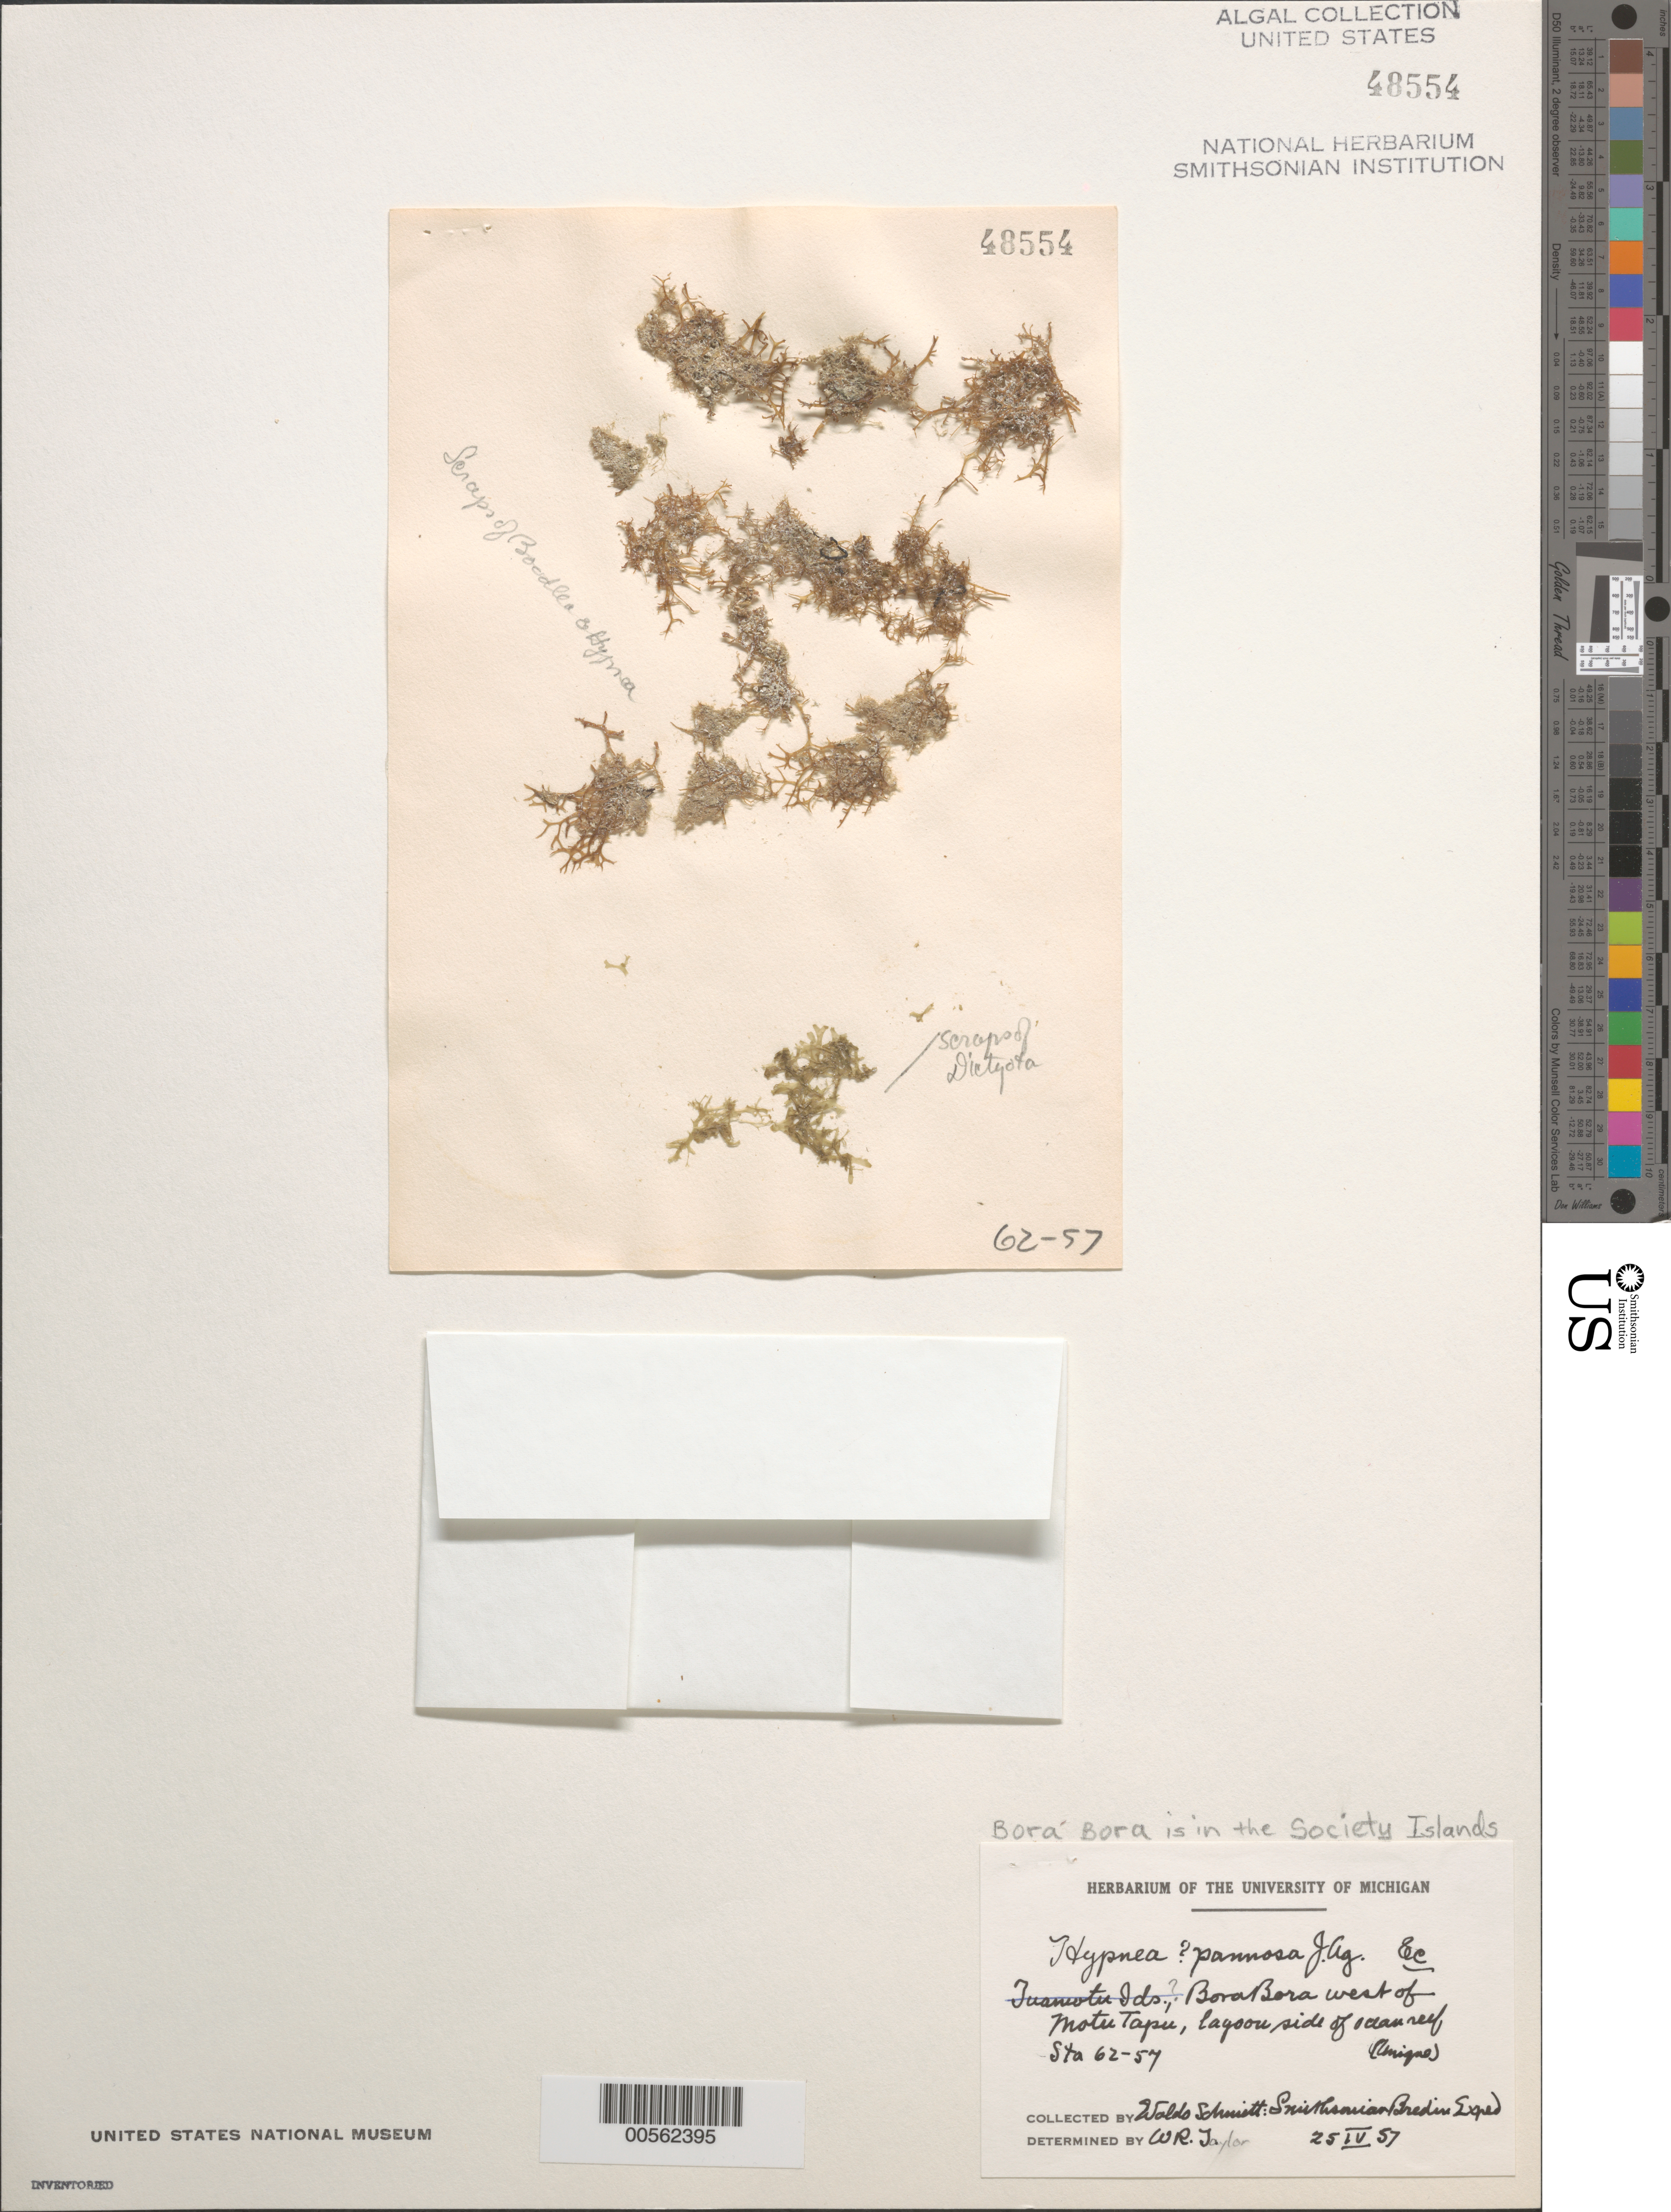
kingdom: Plantae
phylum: Rhodophyta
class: Florideophyceae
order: Gigartinales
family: Cystocloniaceae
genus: Hypnea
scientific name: Hypnea pannosa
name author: J. Agardh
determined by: Taylor, William R.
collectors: W. L. Schmitt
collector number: Station 62-57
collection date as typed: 25 Apr 1957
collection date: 1957-04-25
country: French Polynesia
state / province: Iles Sous-le-Vent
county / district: Bora Bora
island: Bora Bora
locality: West of Motu Tapu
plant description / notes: Smithsonian-Bredin Expedition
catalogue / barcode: US 48554